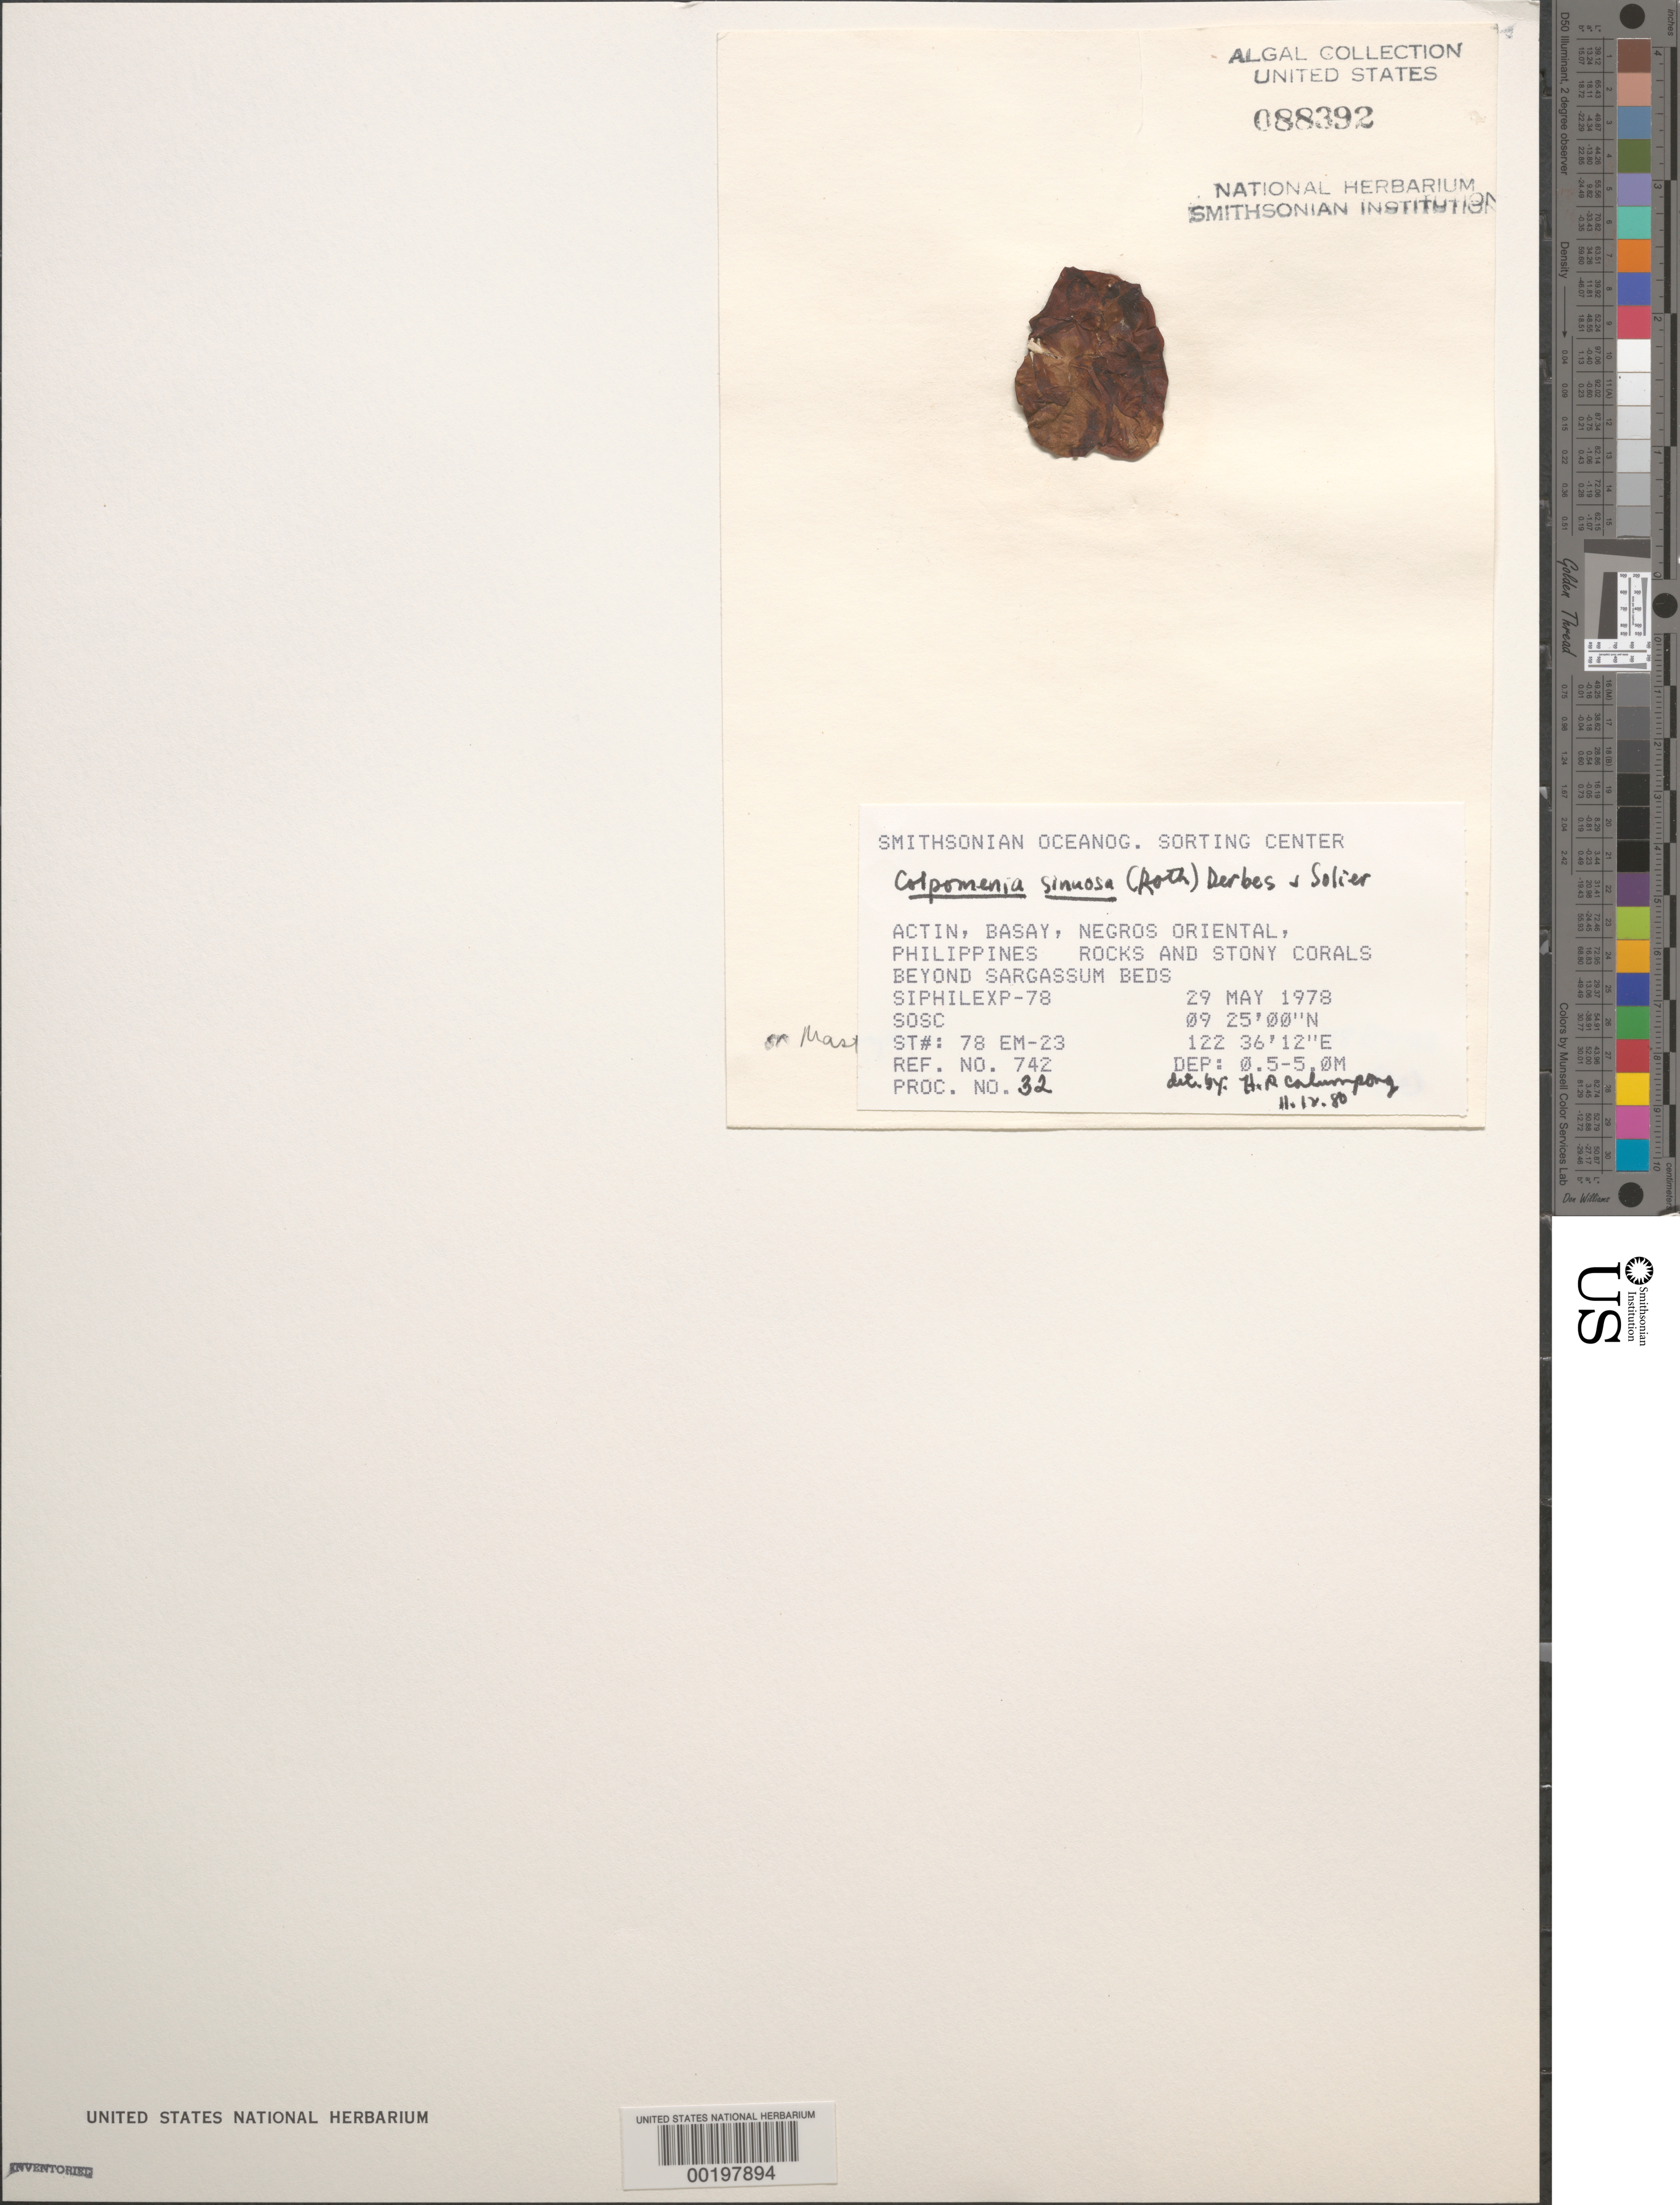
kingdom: Chromista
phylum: Ochrophyta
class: Phaeophyceae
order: Scytosiphonales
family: Scytosiphonaceae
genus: Colpomenia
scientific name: Colpomenia sinuosa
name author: (K. Mert. ex Roth) Derbes & Solier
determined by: Calumpong, H. P.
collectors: SOSC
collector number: Station 78 Em-23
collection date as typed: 29 May 1978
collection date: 1978-05-29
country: Philippines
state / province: Central Visayas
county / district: Negros Oriental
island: Negros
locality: Actin, Basay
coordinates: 09 25'00"N, 122 36'12"E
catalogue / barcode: US 88392